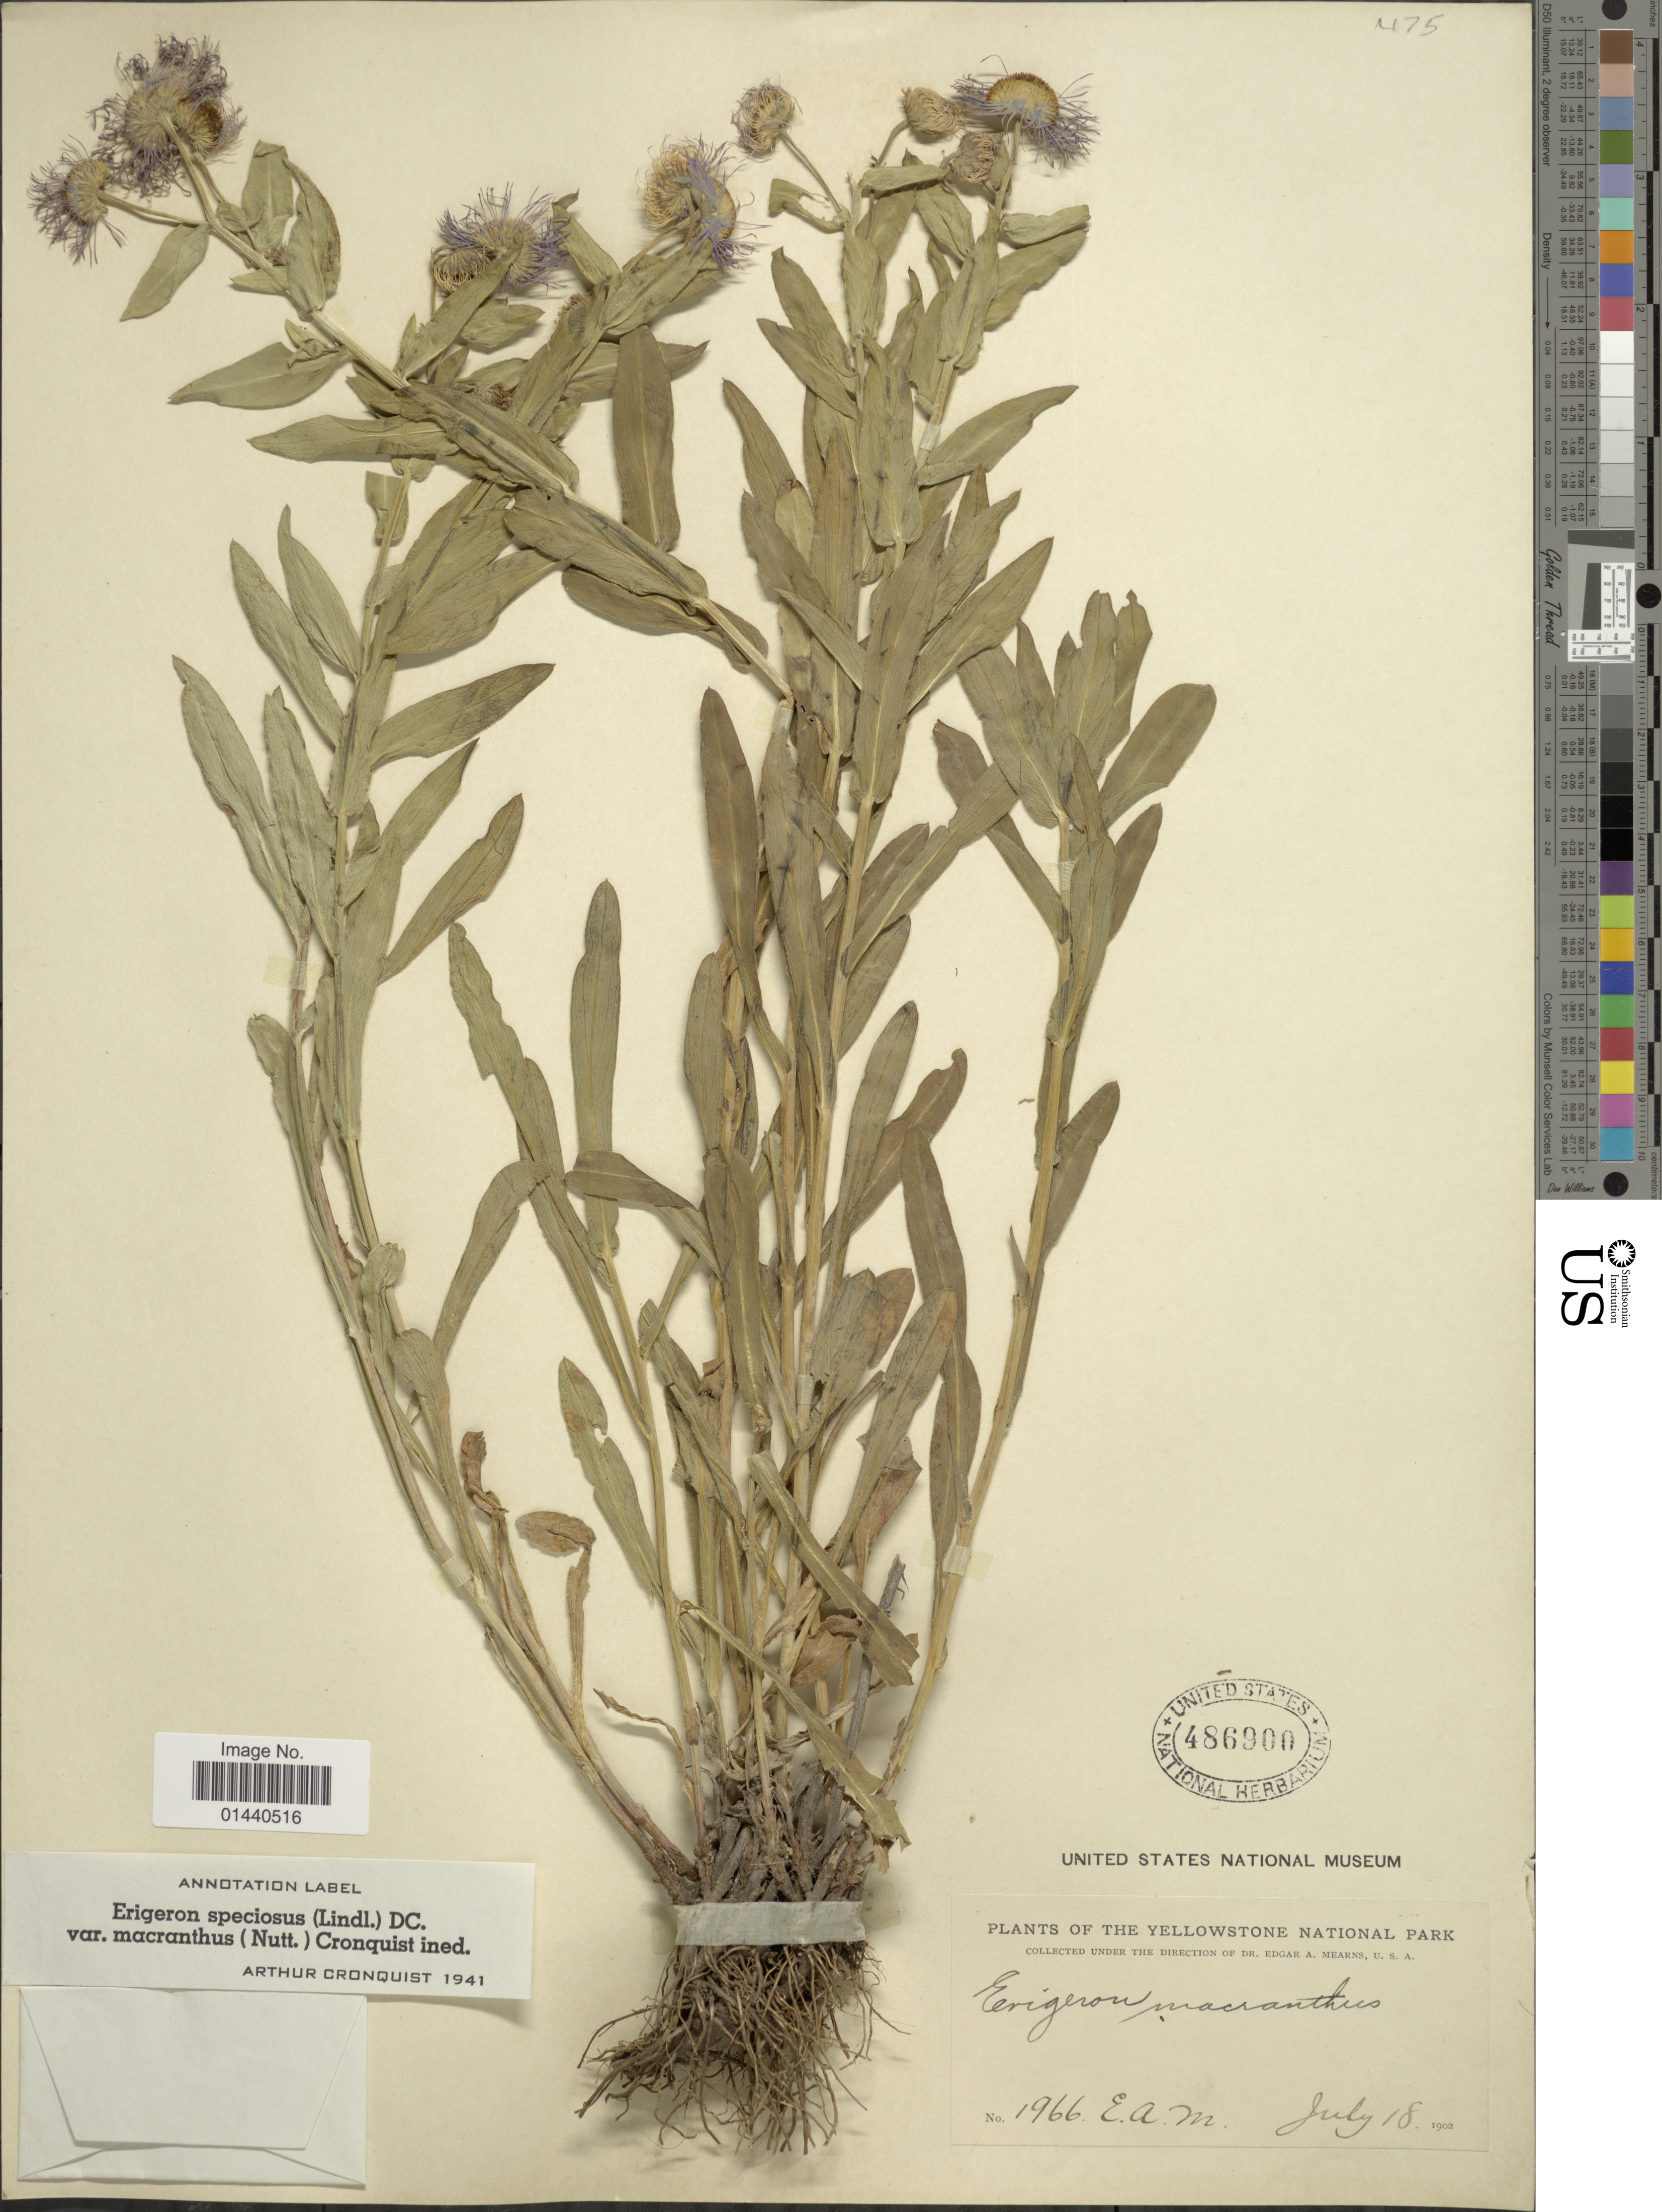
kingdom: Plantae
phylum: Tracheophyta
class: Magnoliopsida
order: Asterales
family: Asteraceae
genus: Erigeron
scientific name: Erigeron speciosus var. macranthus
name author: (Nutt.) Cronq.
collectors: E. A. Mearns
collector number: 1966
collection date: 1902-07-18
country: United States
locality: The Yellowstone National Park.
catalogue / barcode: US 486900